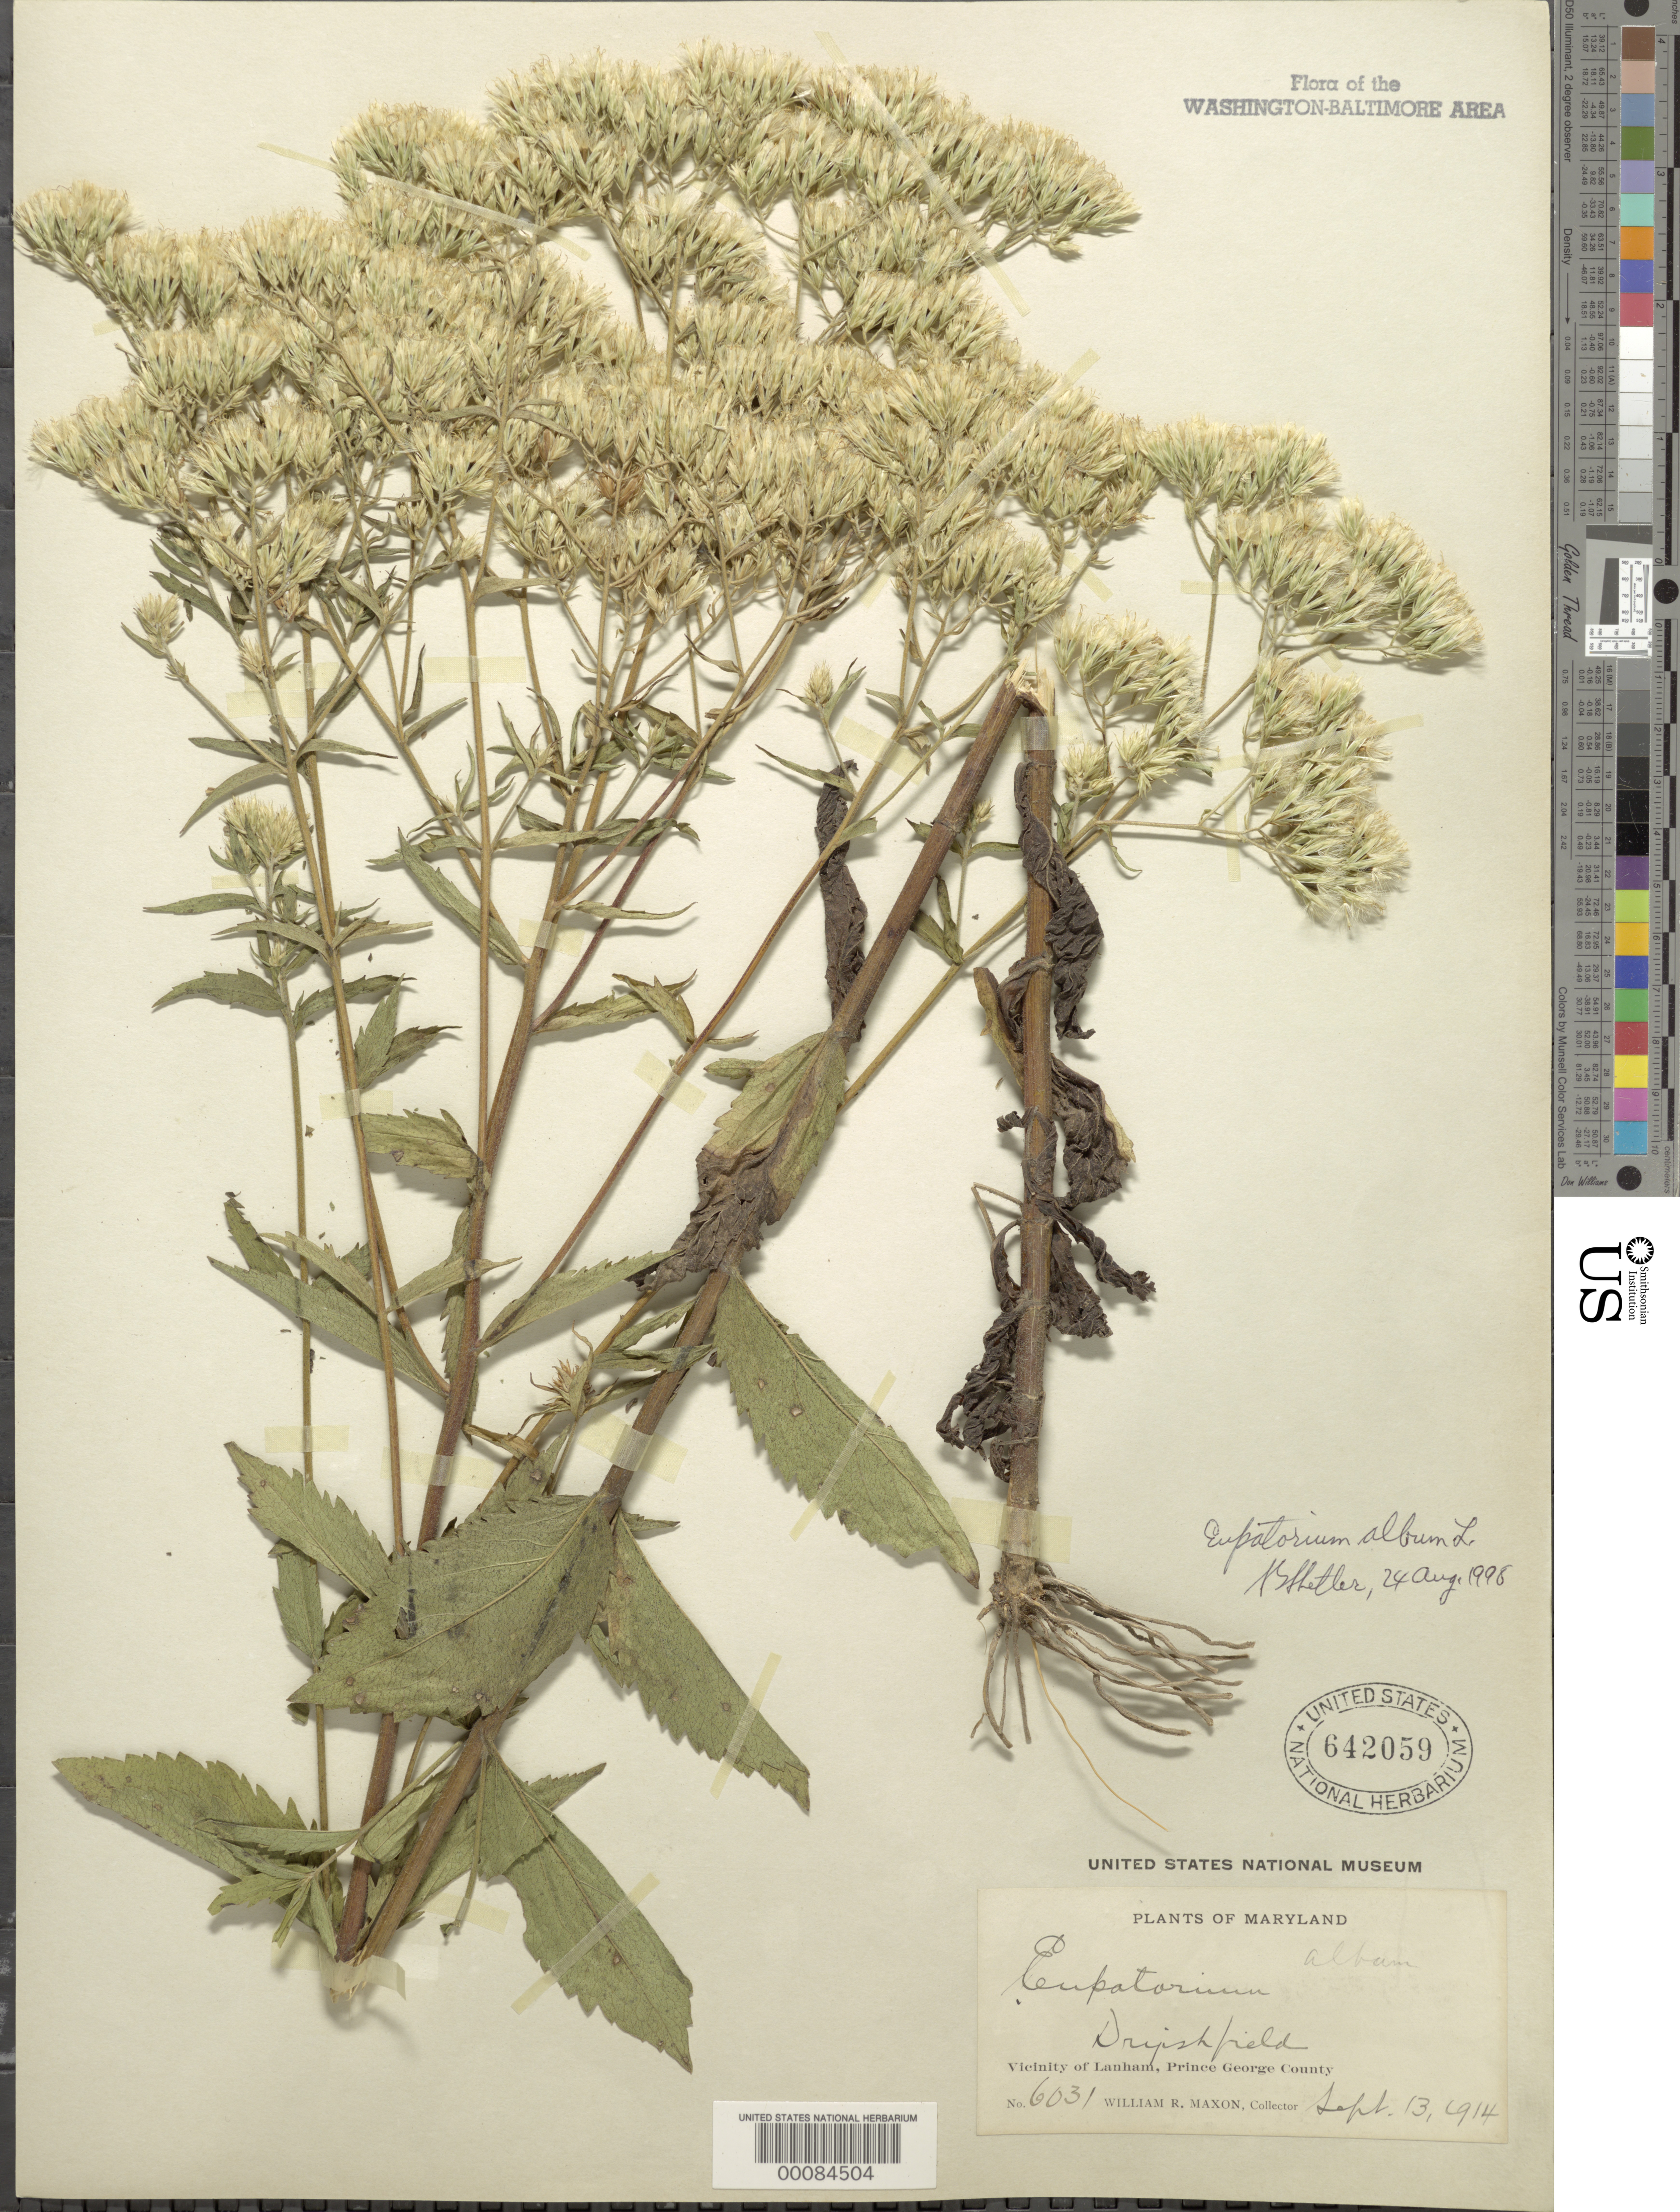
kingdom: Plantae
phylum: Tracheophyta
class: Magnoliopsida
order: Asterales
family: Asteraceae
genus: Eupatorium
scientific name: Eupatorium album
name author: L.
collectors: W. R. Maxon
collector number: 6031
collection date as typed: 13 Sep 1914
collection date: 1914-09-13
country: United States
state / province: Maryland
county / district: Prince George's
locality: Lanham vicinity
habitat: Dryish field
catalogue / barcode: US 642059